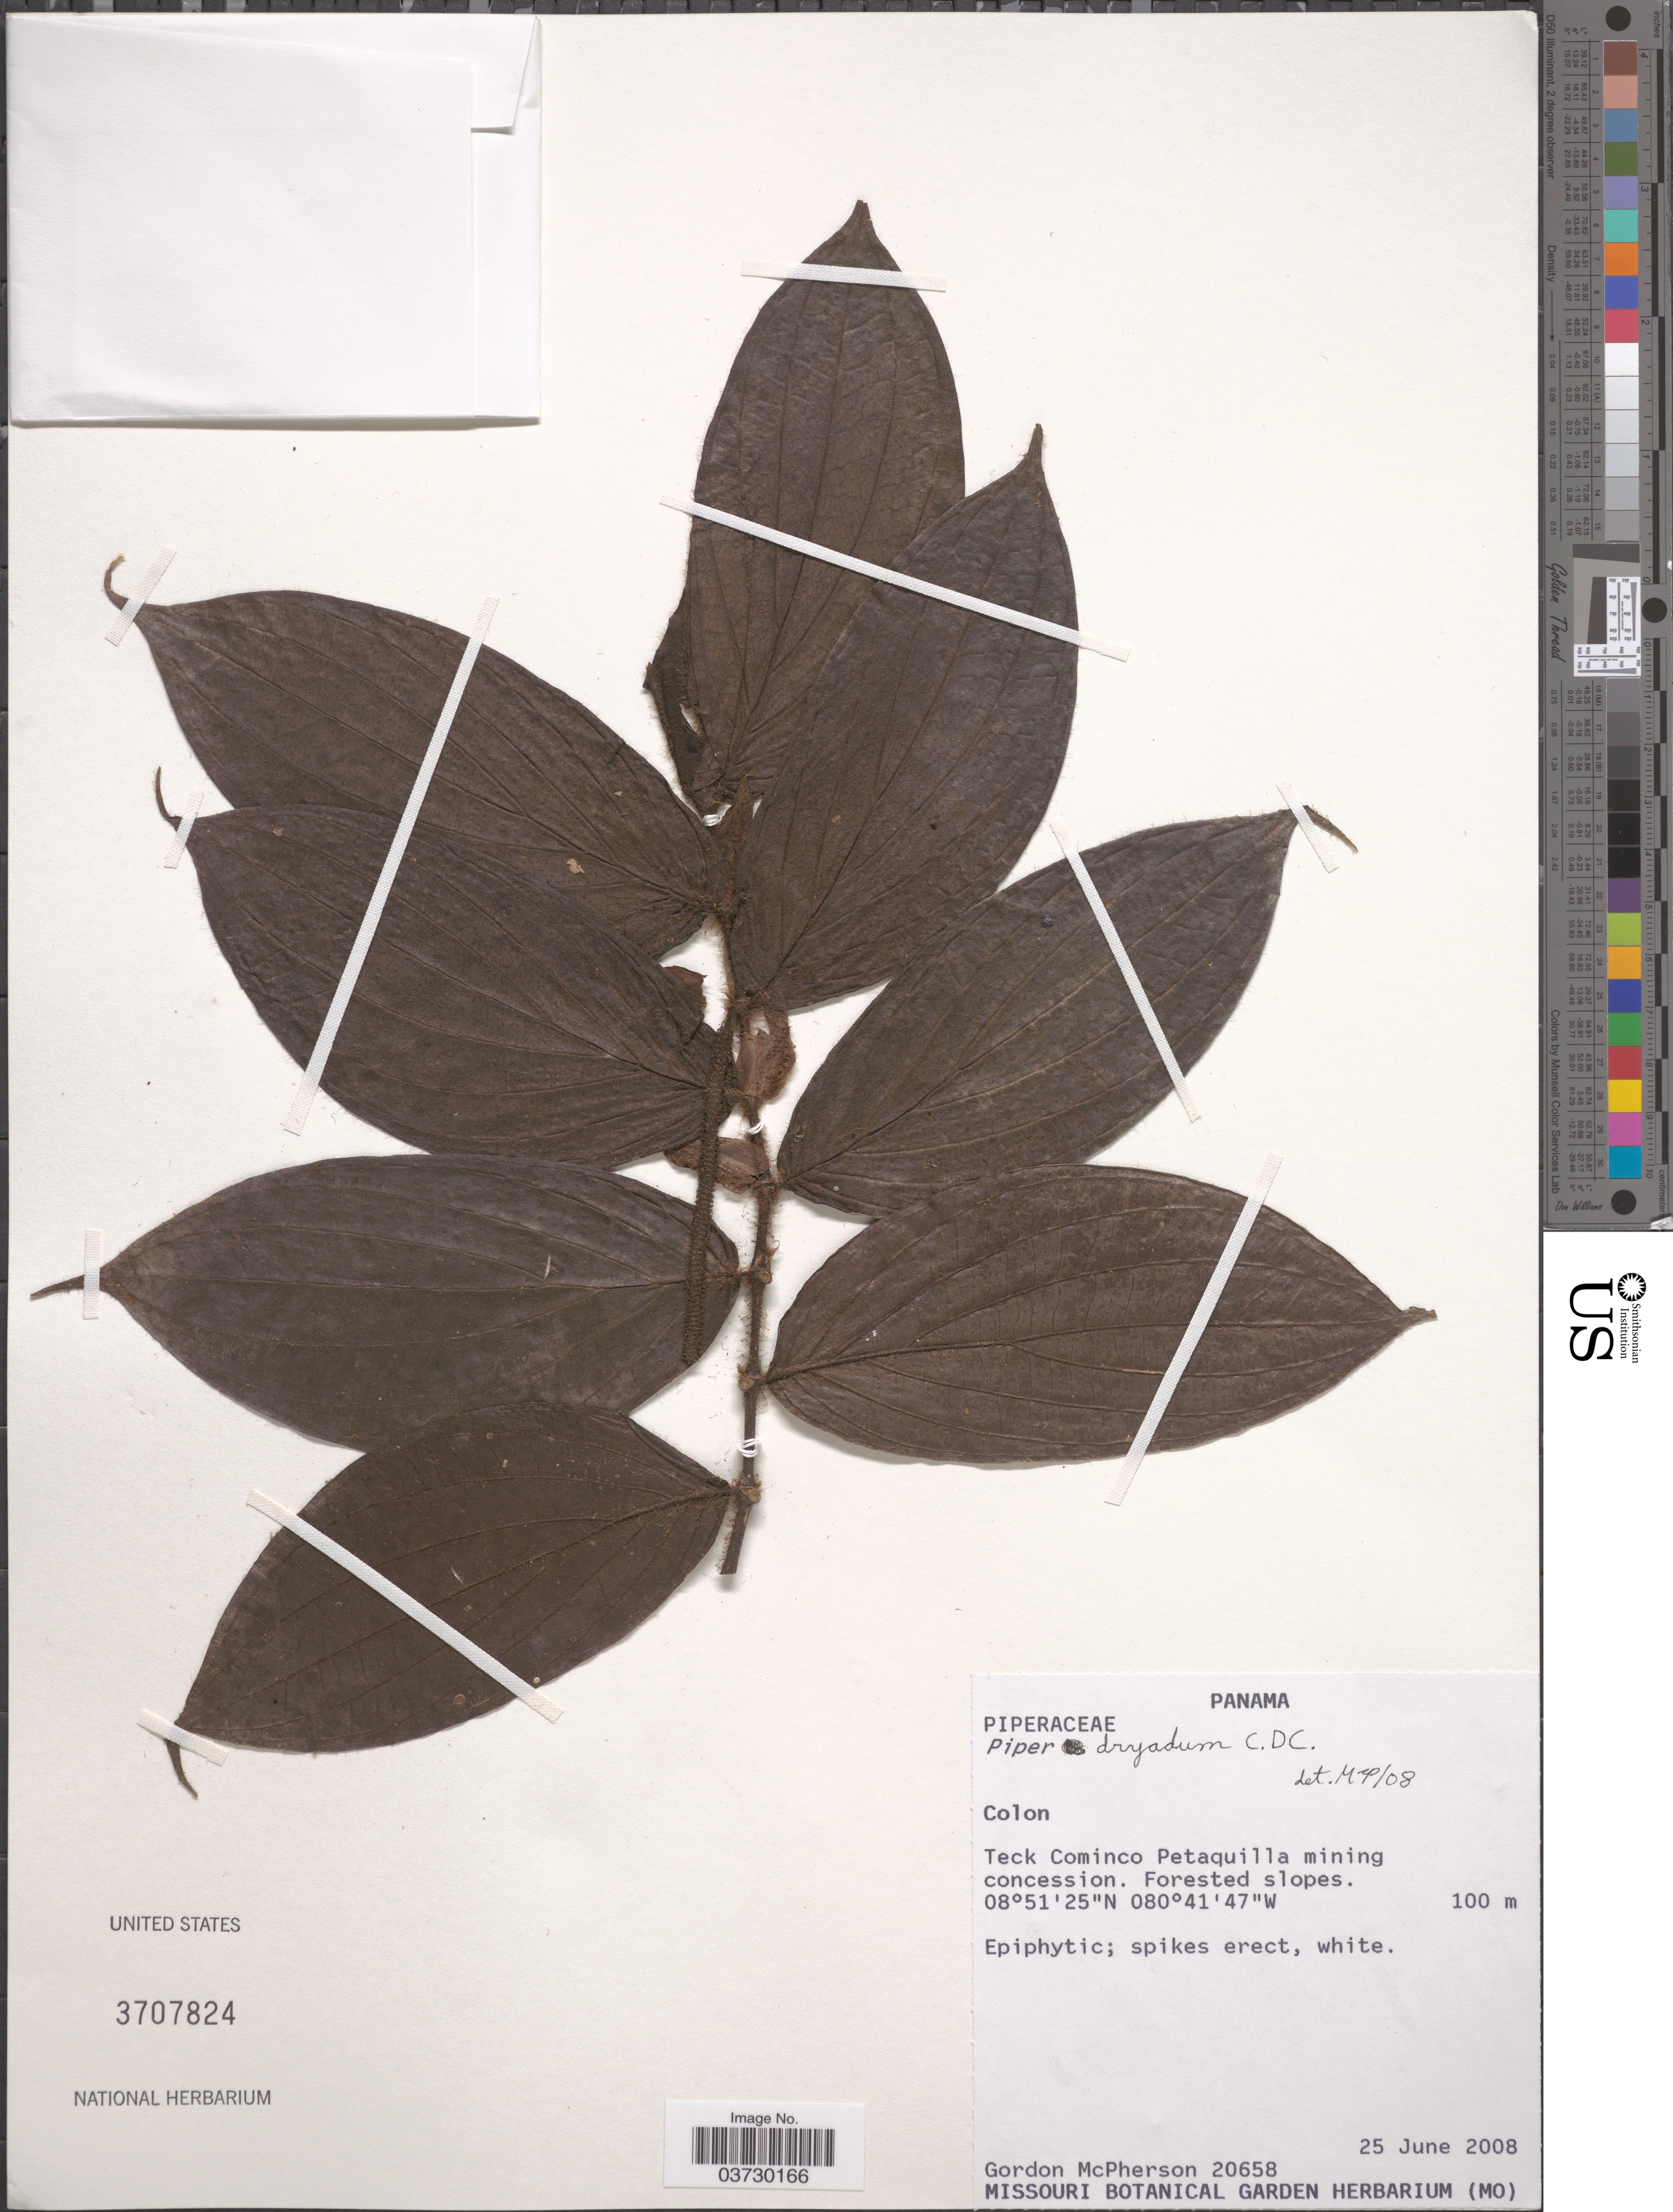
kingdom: Plantae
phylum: Tracheophyta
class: Magnoliopsida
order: Piperales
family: Piperaceae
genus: Piper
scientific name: Piper dryadum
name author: C. DC.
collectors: G. McPherson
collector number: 20658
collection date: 2008-06-25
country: Panama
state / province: Colón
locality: Teck Cominco Petaquilla mining concession. Forested slopes.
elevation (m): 100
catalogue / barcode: US 3707824